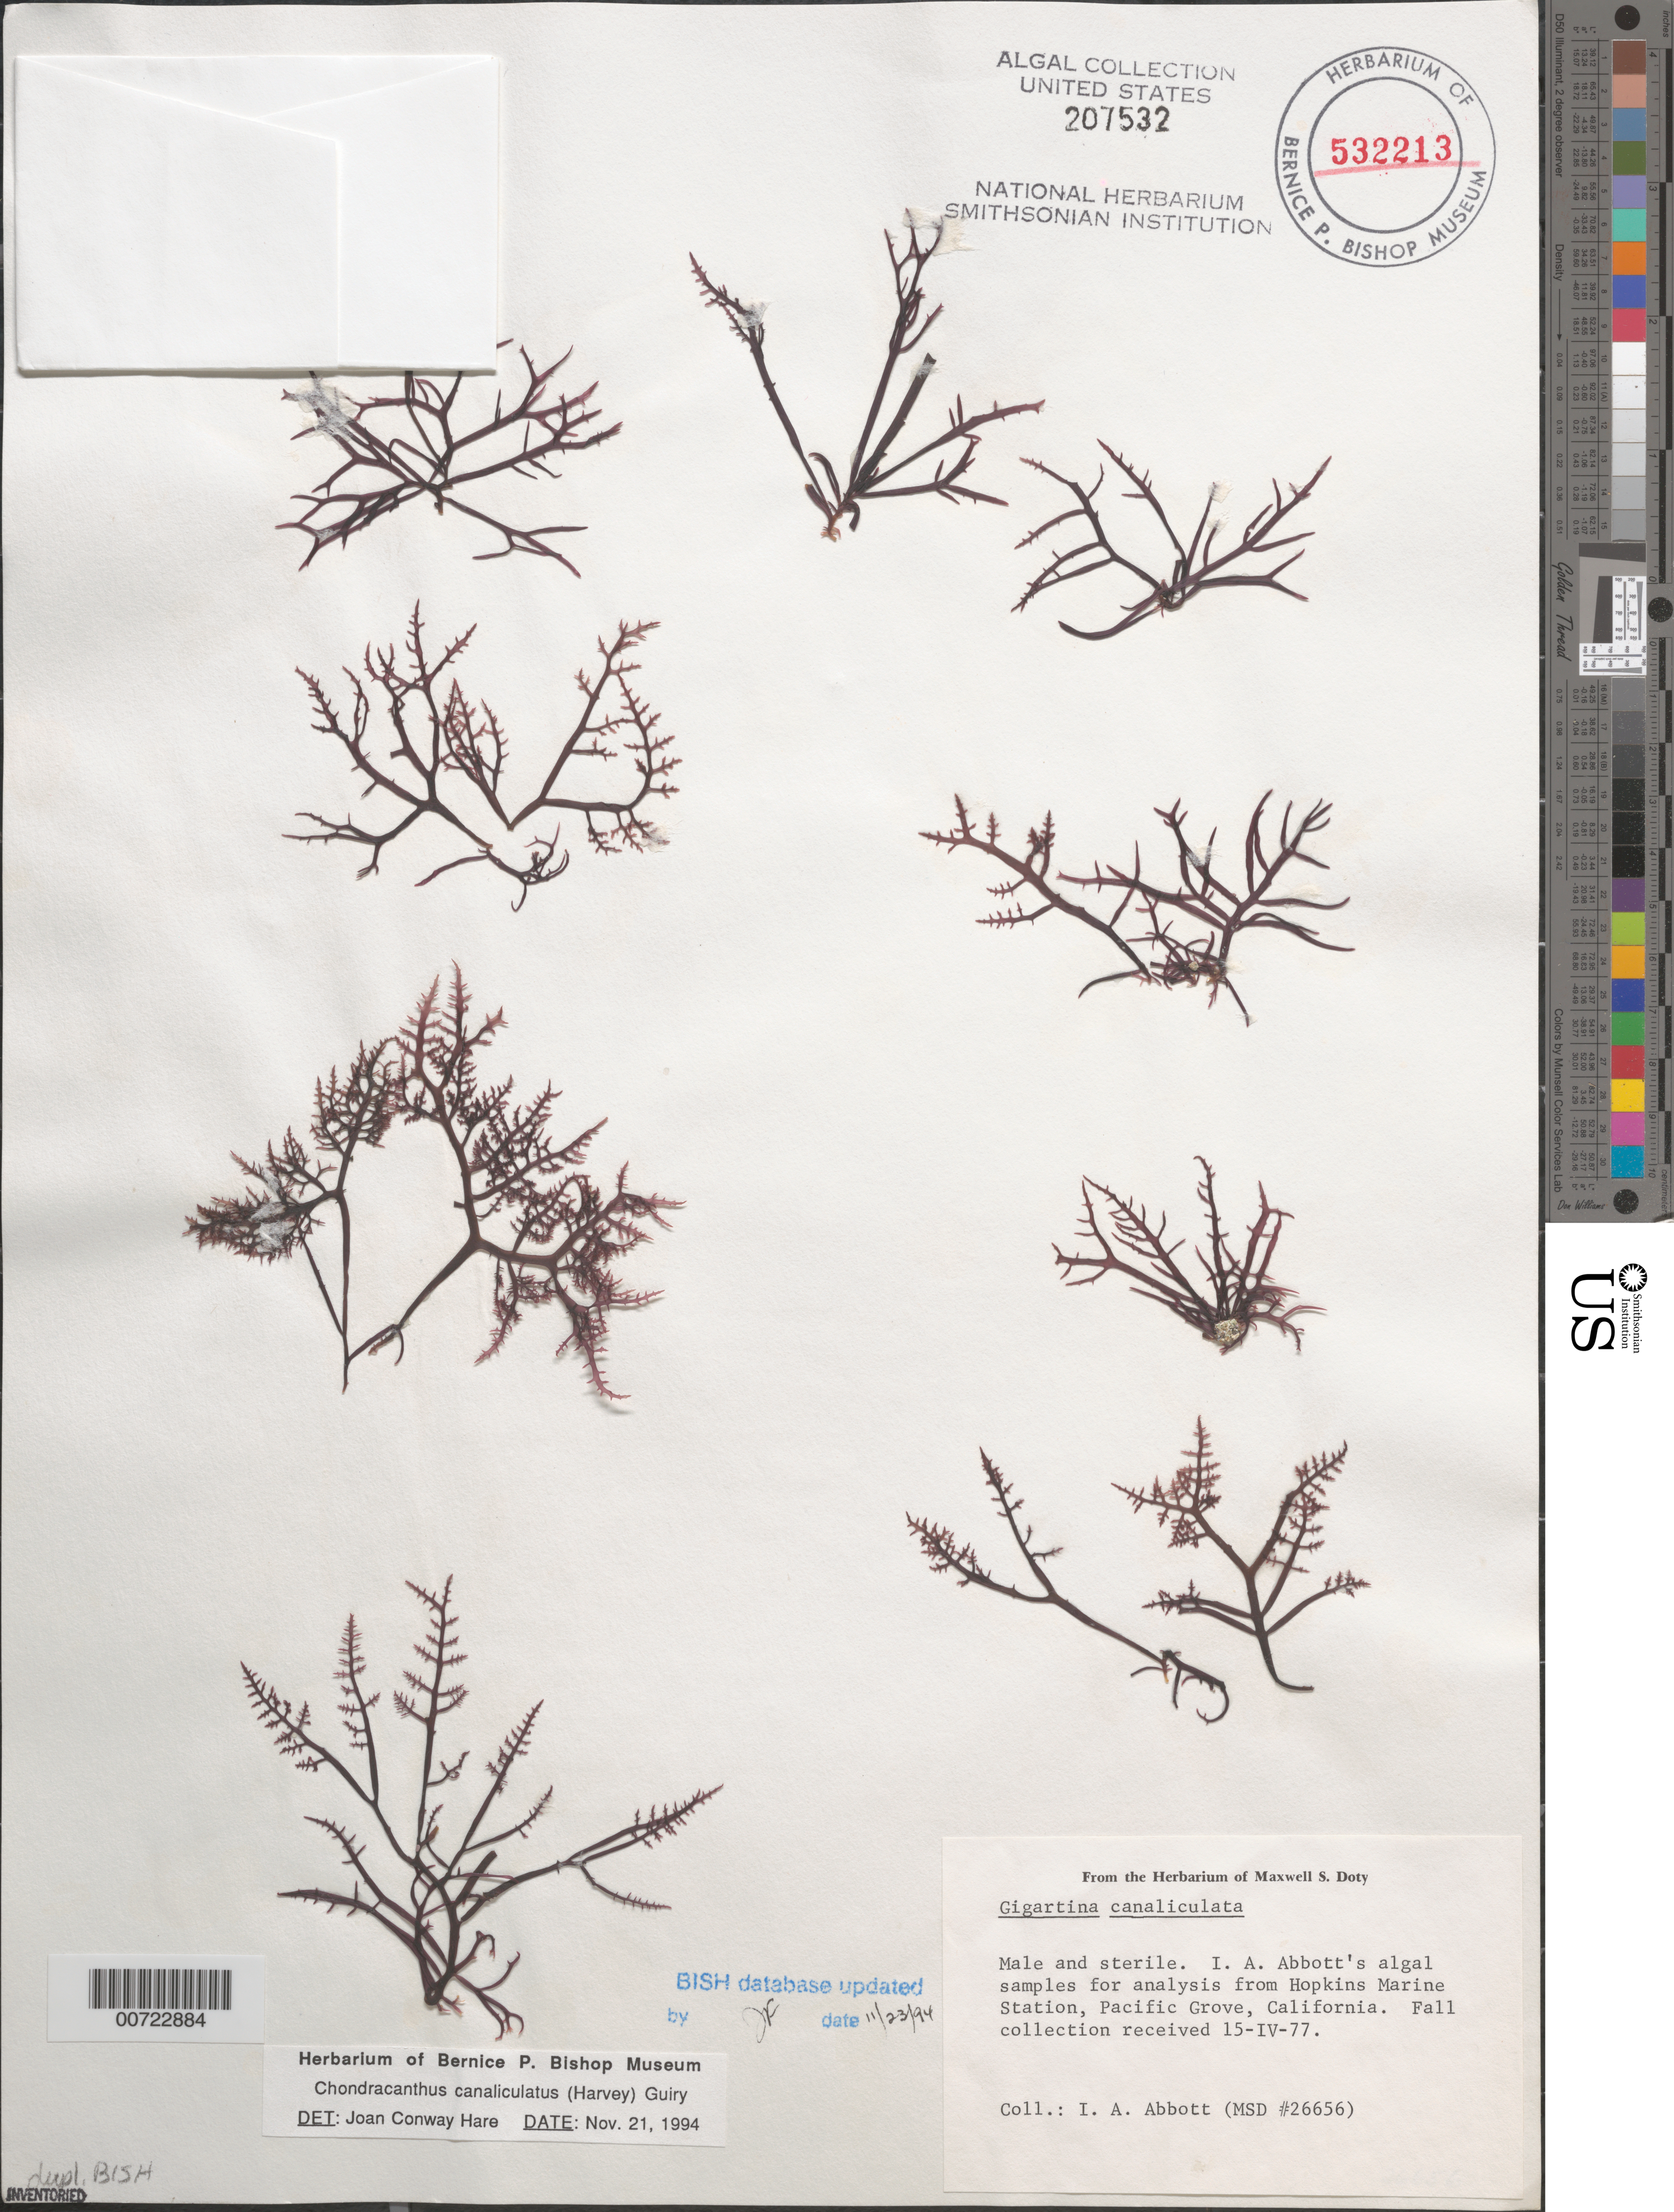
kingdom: Plantae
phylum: Rhodophyta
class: Florideophyceae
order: Gigartinales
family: Gigartinaceae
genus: Chondracanthus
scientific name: Chondracanthus canaliculatus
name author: (Harv.) Guiry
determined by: Hare, Joan Conway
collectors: I. A. Abbott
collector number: MSD 26656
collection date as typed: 15 Apr 1977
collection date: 1977-04-15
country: United States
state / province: California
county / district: Monterey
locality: Hopkins Marine Station, Pacific Grove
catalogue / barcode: US 207532